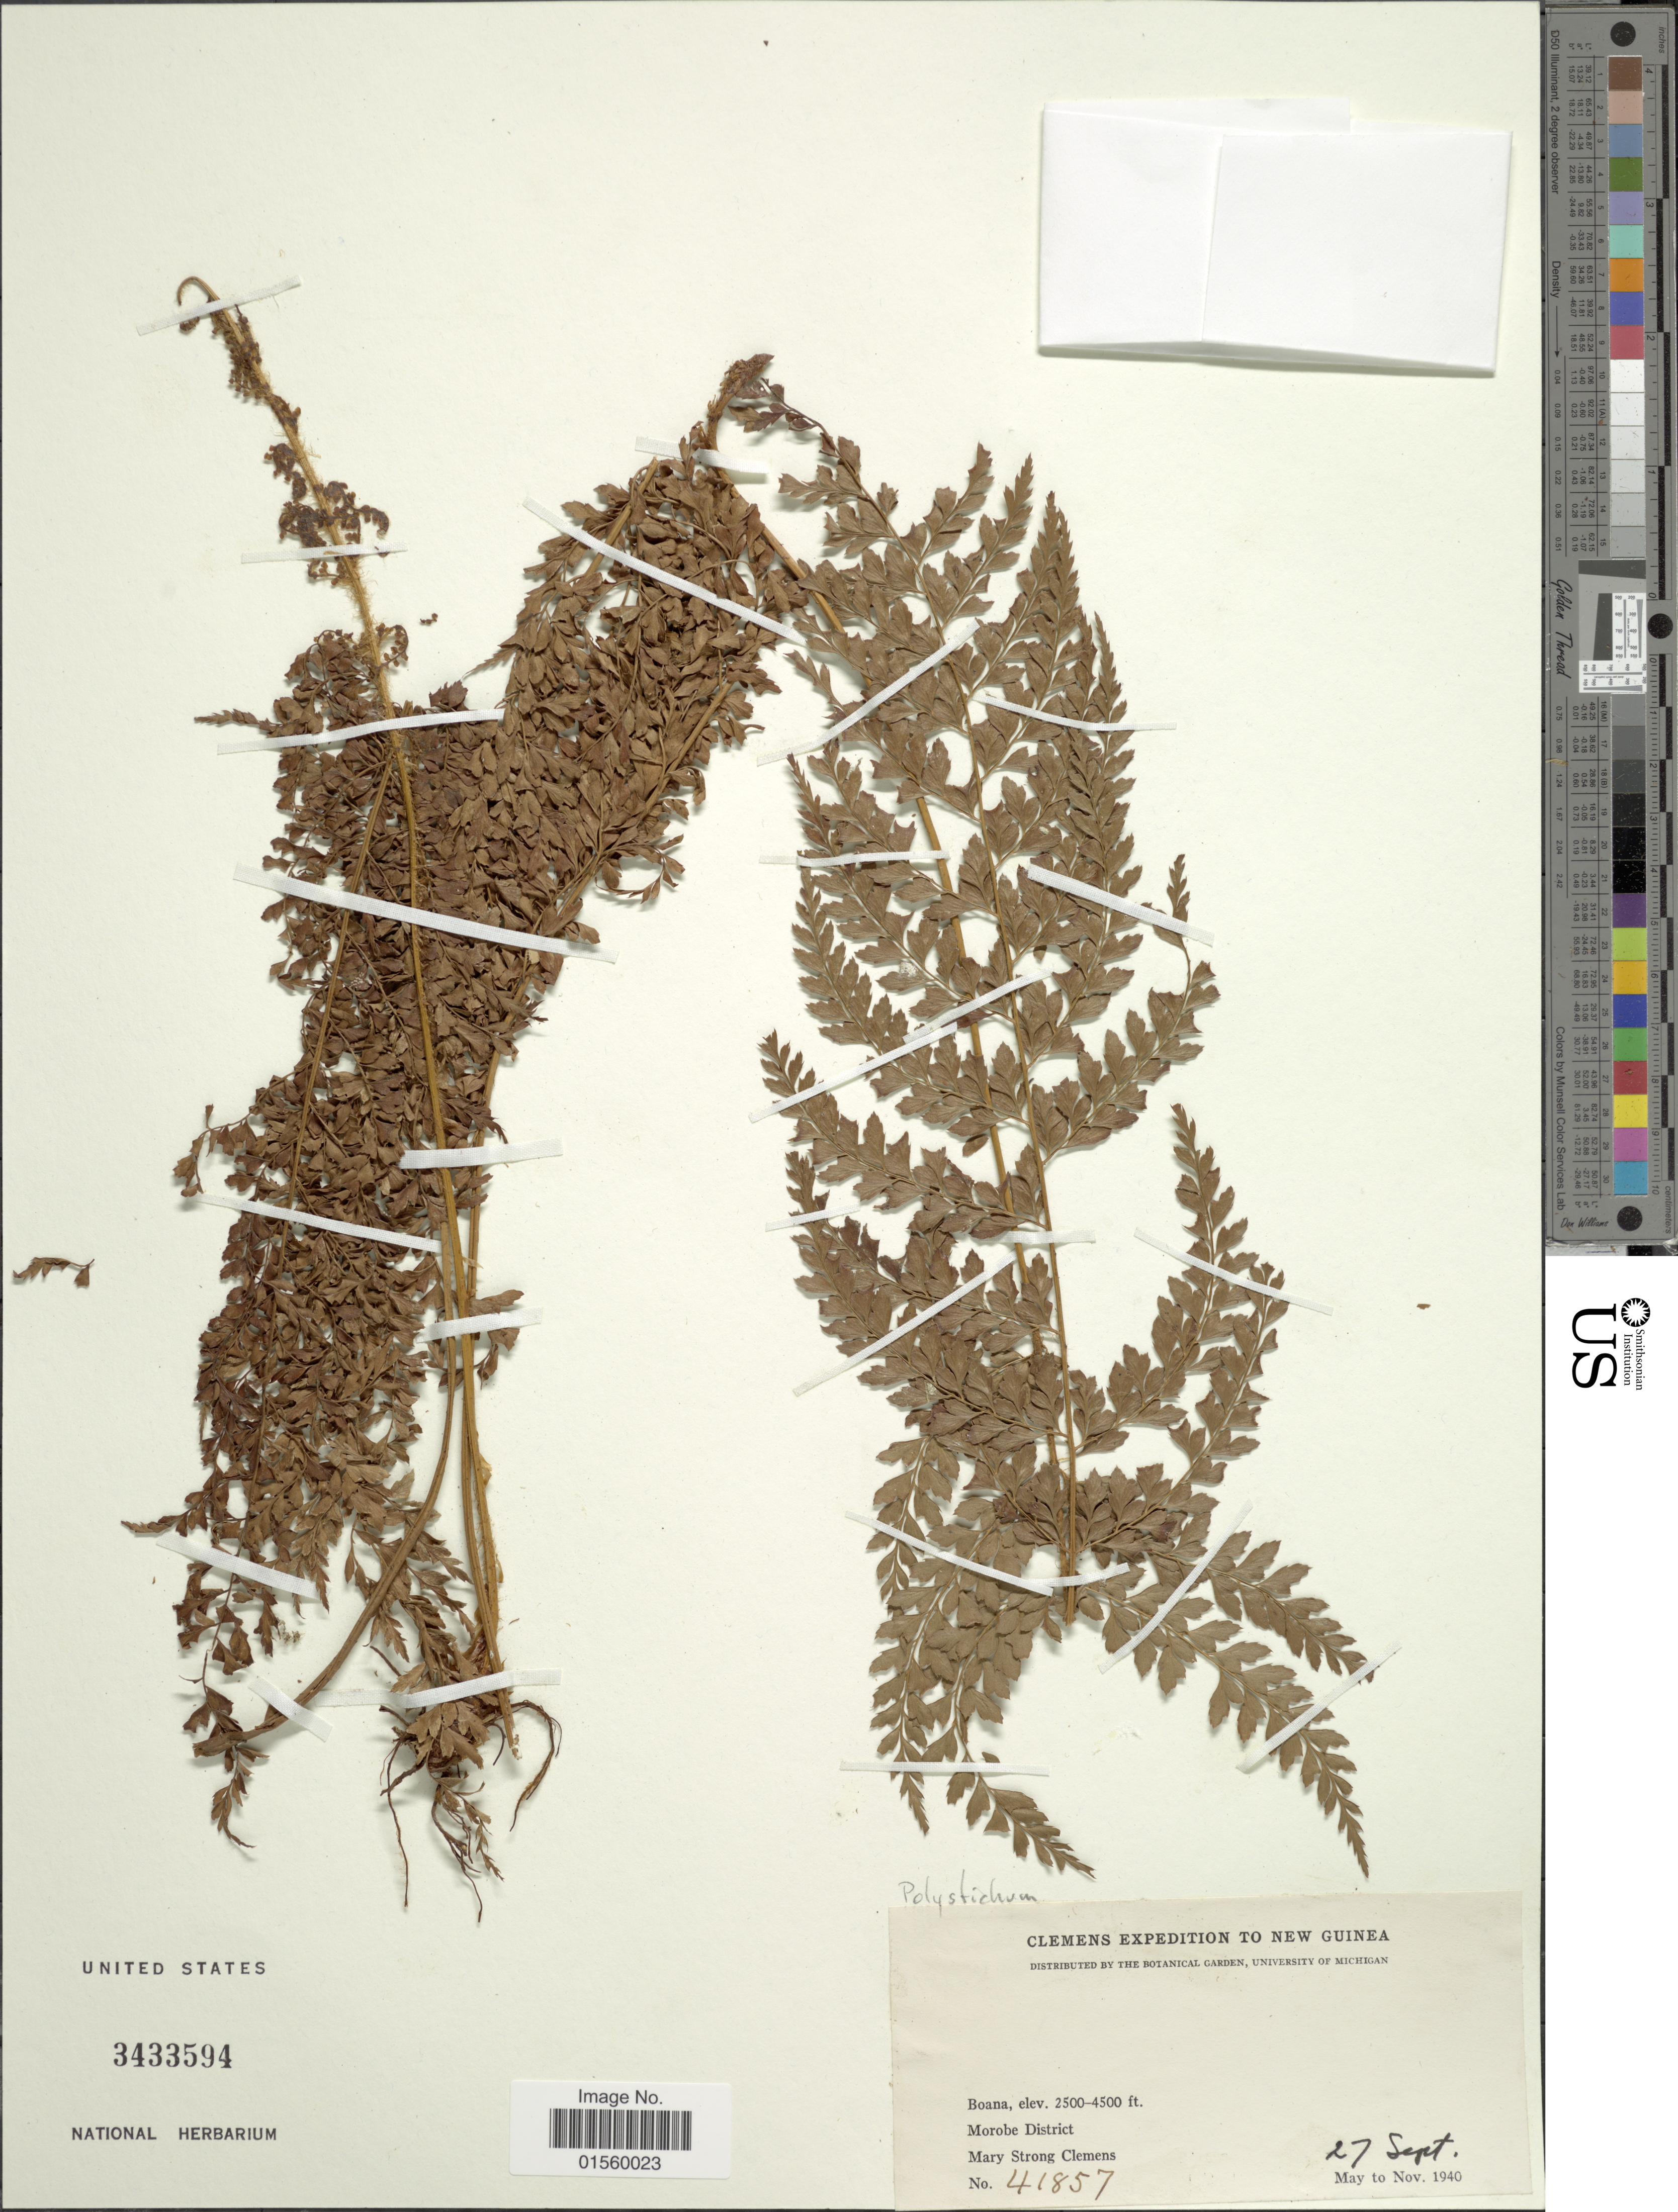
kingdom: Plantae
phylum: Tracheophyta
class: Polypodiopsida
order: Polypodiales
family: Dryopteridaceae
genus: Polystichum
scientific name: Polystichum sp.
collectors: M. S. Clemens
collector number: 41857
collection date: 1940-09-27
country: Papua New Guinea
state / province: Morobe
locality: New Guinea, Boana, Morobe District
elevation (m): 762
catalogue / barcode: US 3433594